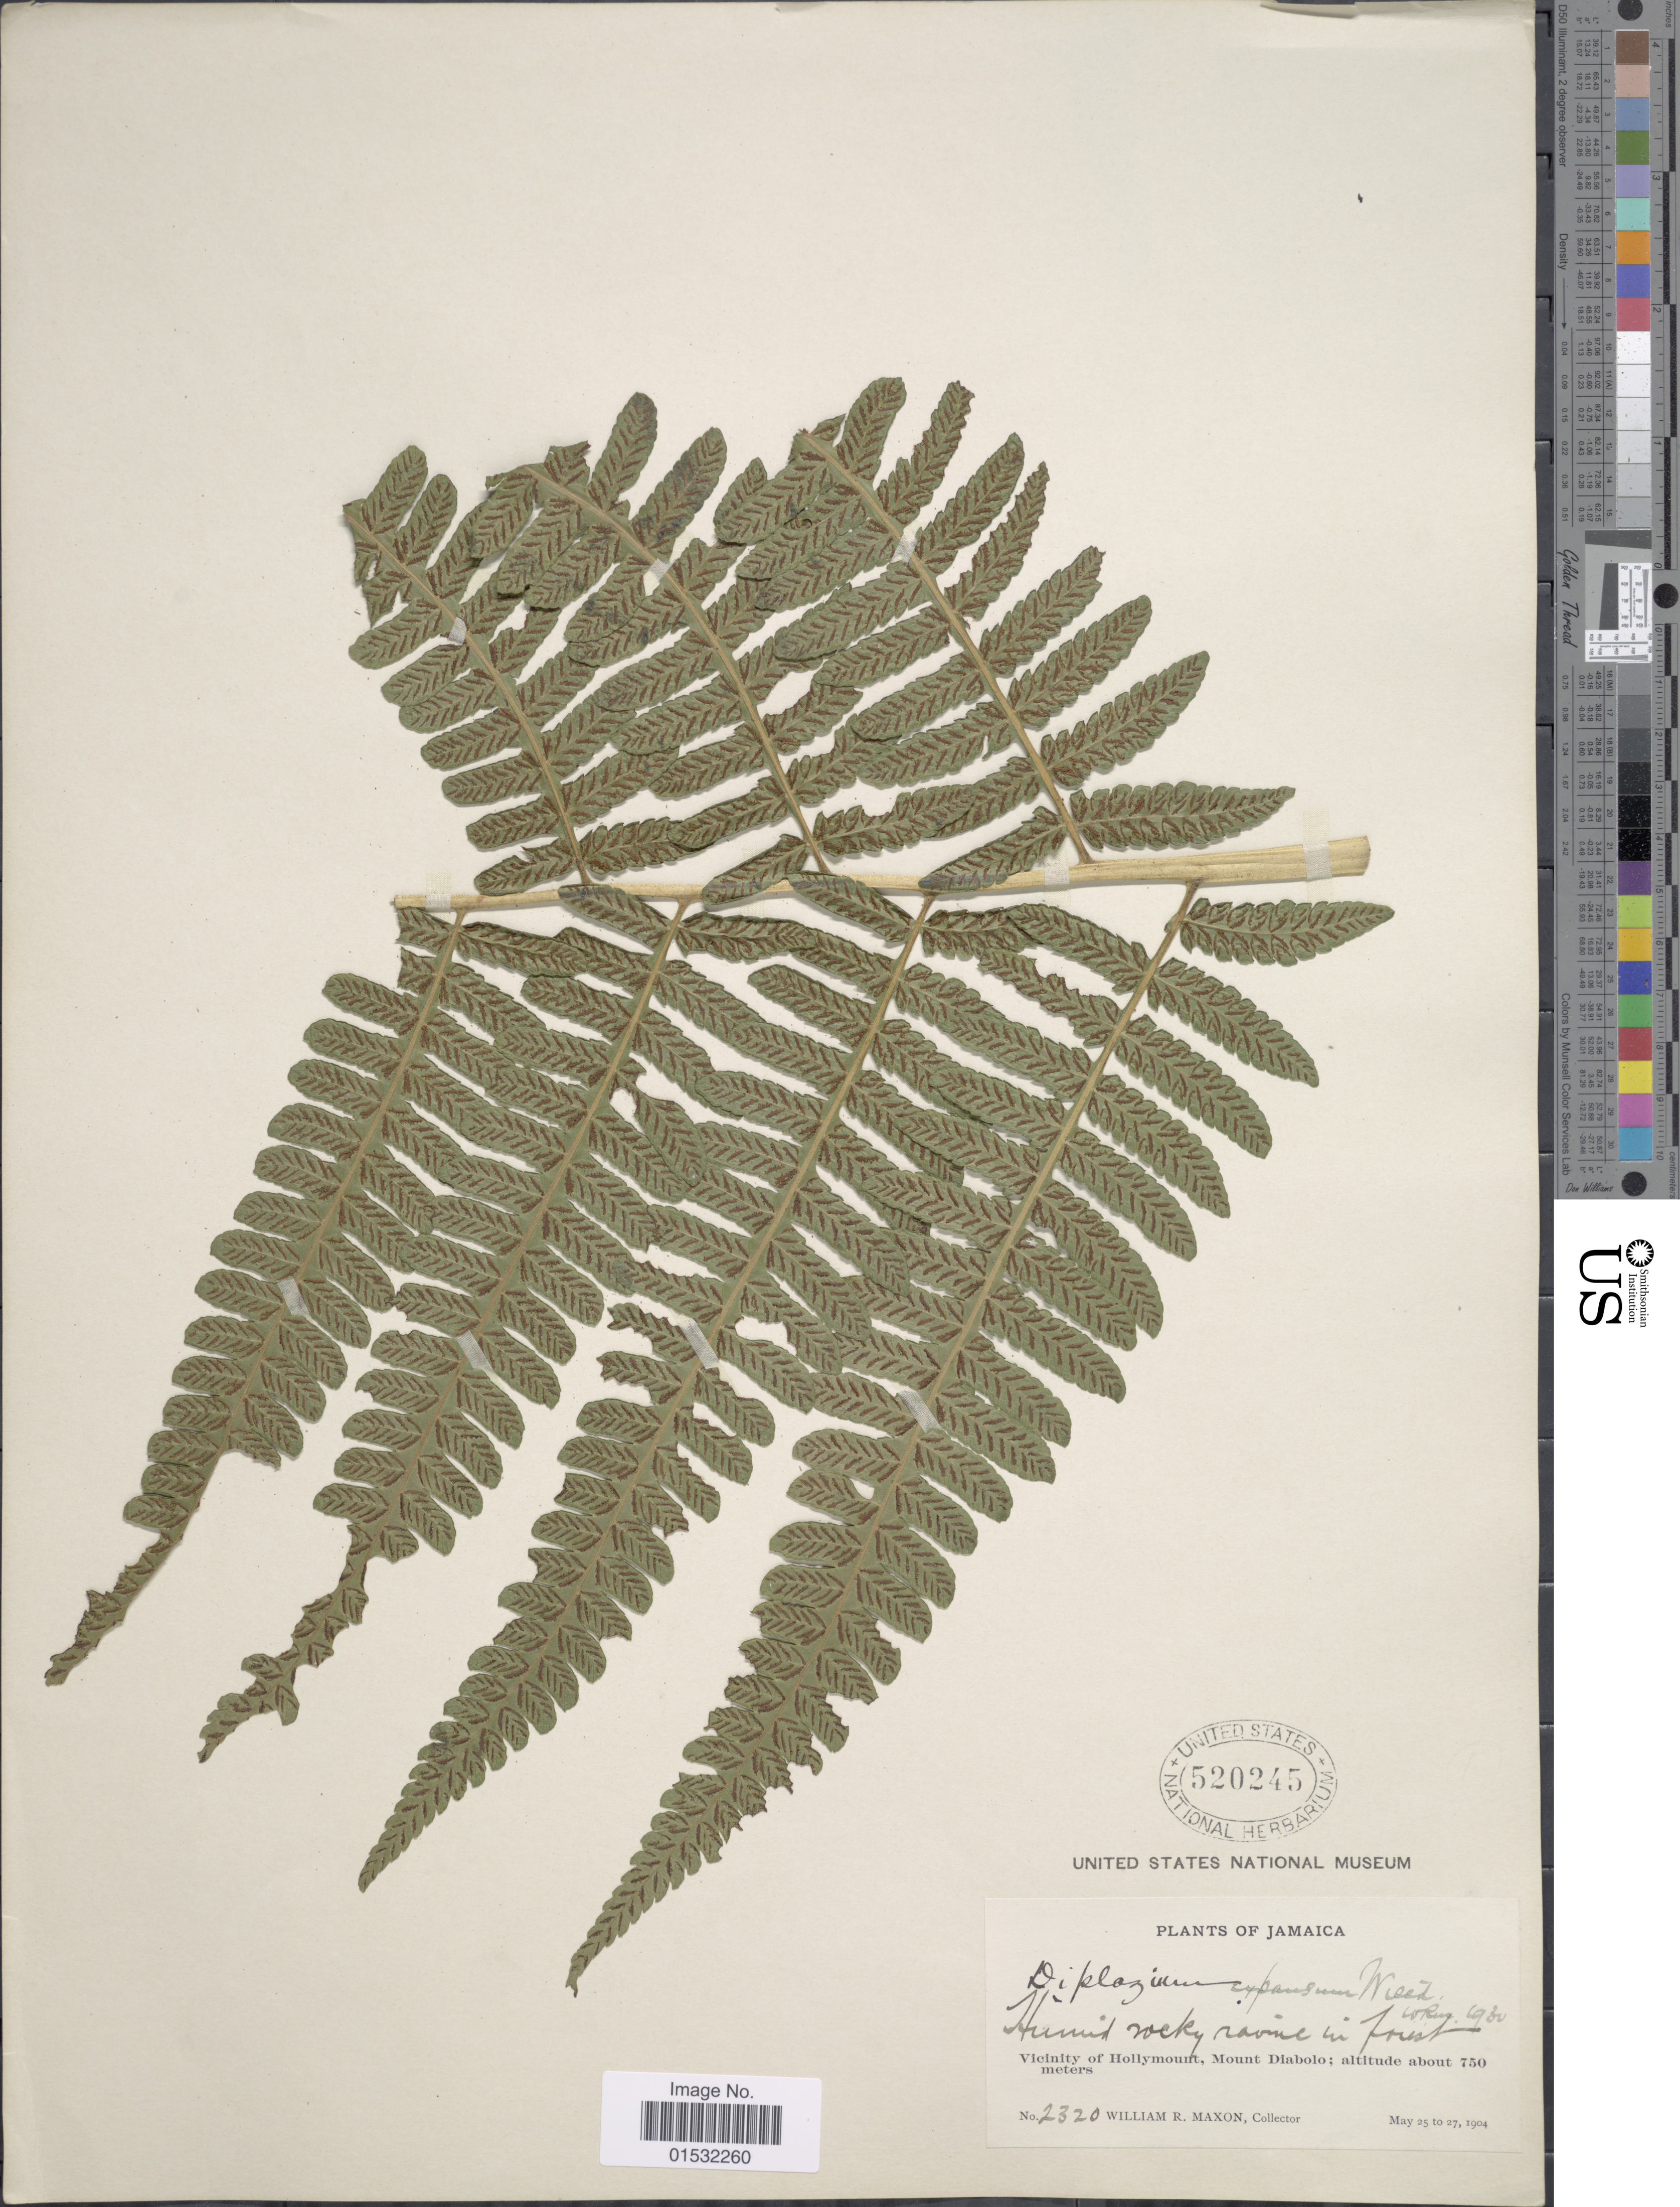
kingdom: Plantae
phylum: Tracheophyta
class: Polypodiopsida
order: Polypodiales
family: Athyriaceae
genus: Diplazium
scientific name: Diplazium expansum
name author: Willd.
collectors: W. R. Maxon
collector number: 2320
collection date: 1904-05-25/1904-05-27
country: Jamaica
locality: Vicinity of Hollymount, Mount Diabolo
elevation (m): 750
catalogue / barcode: US 520245